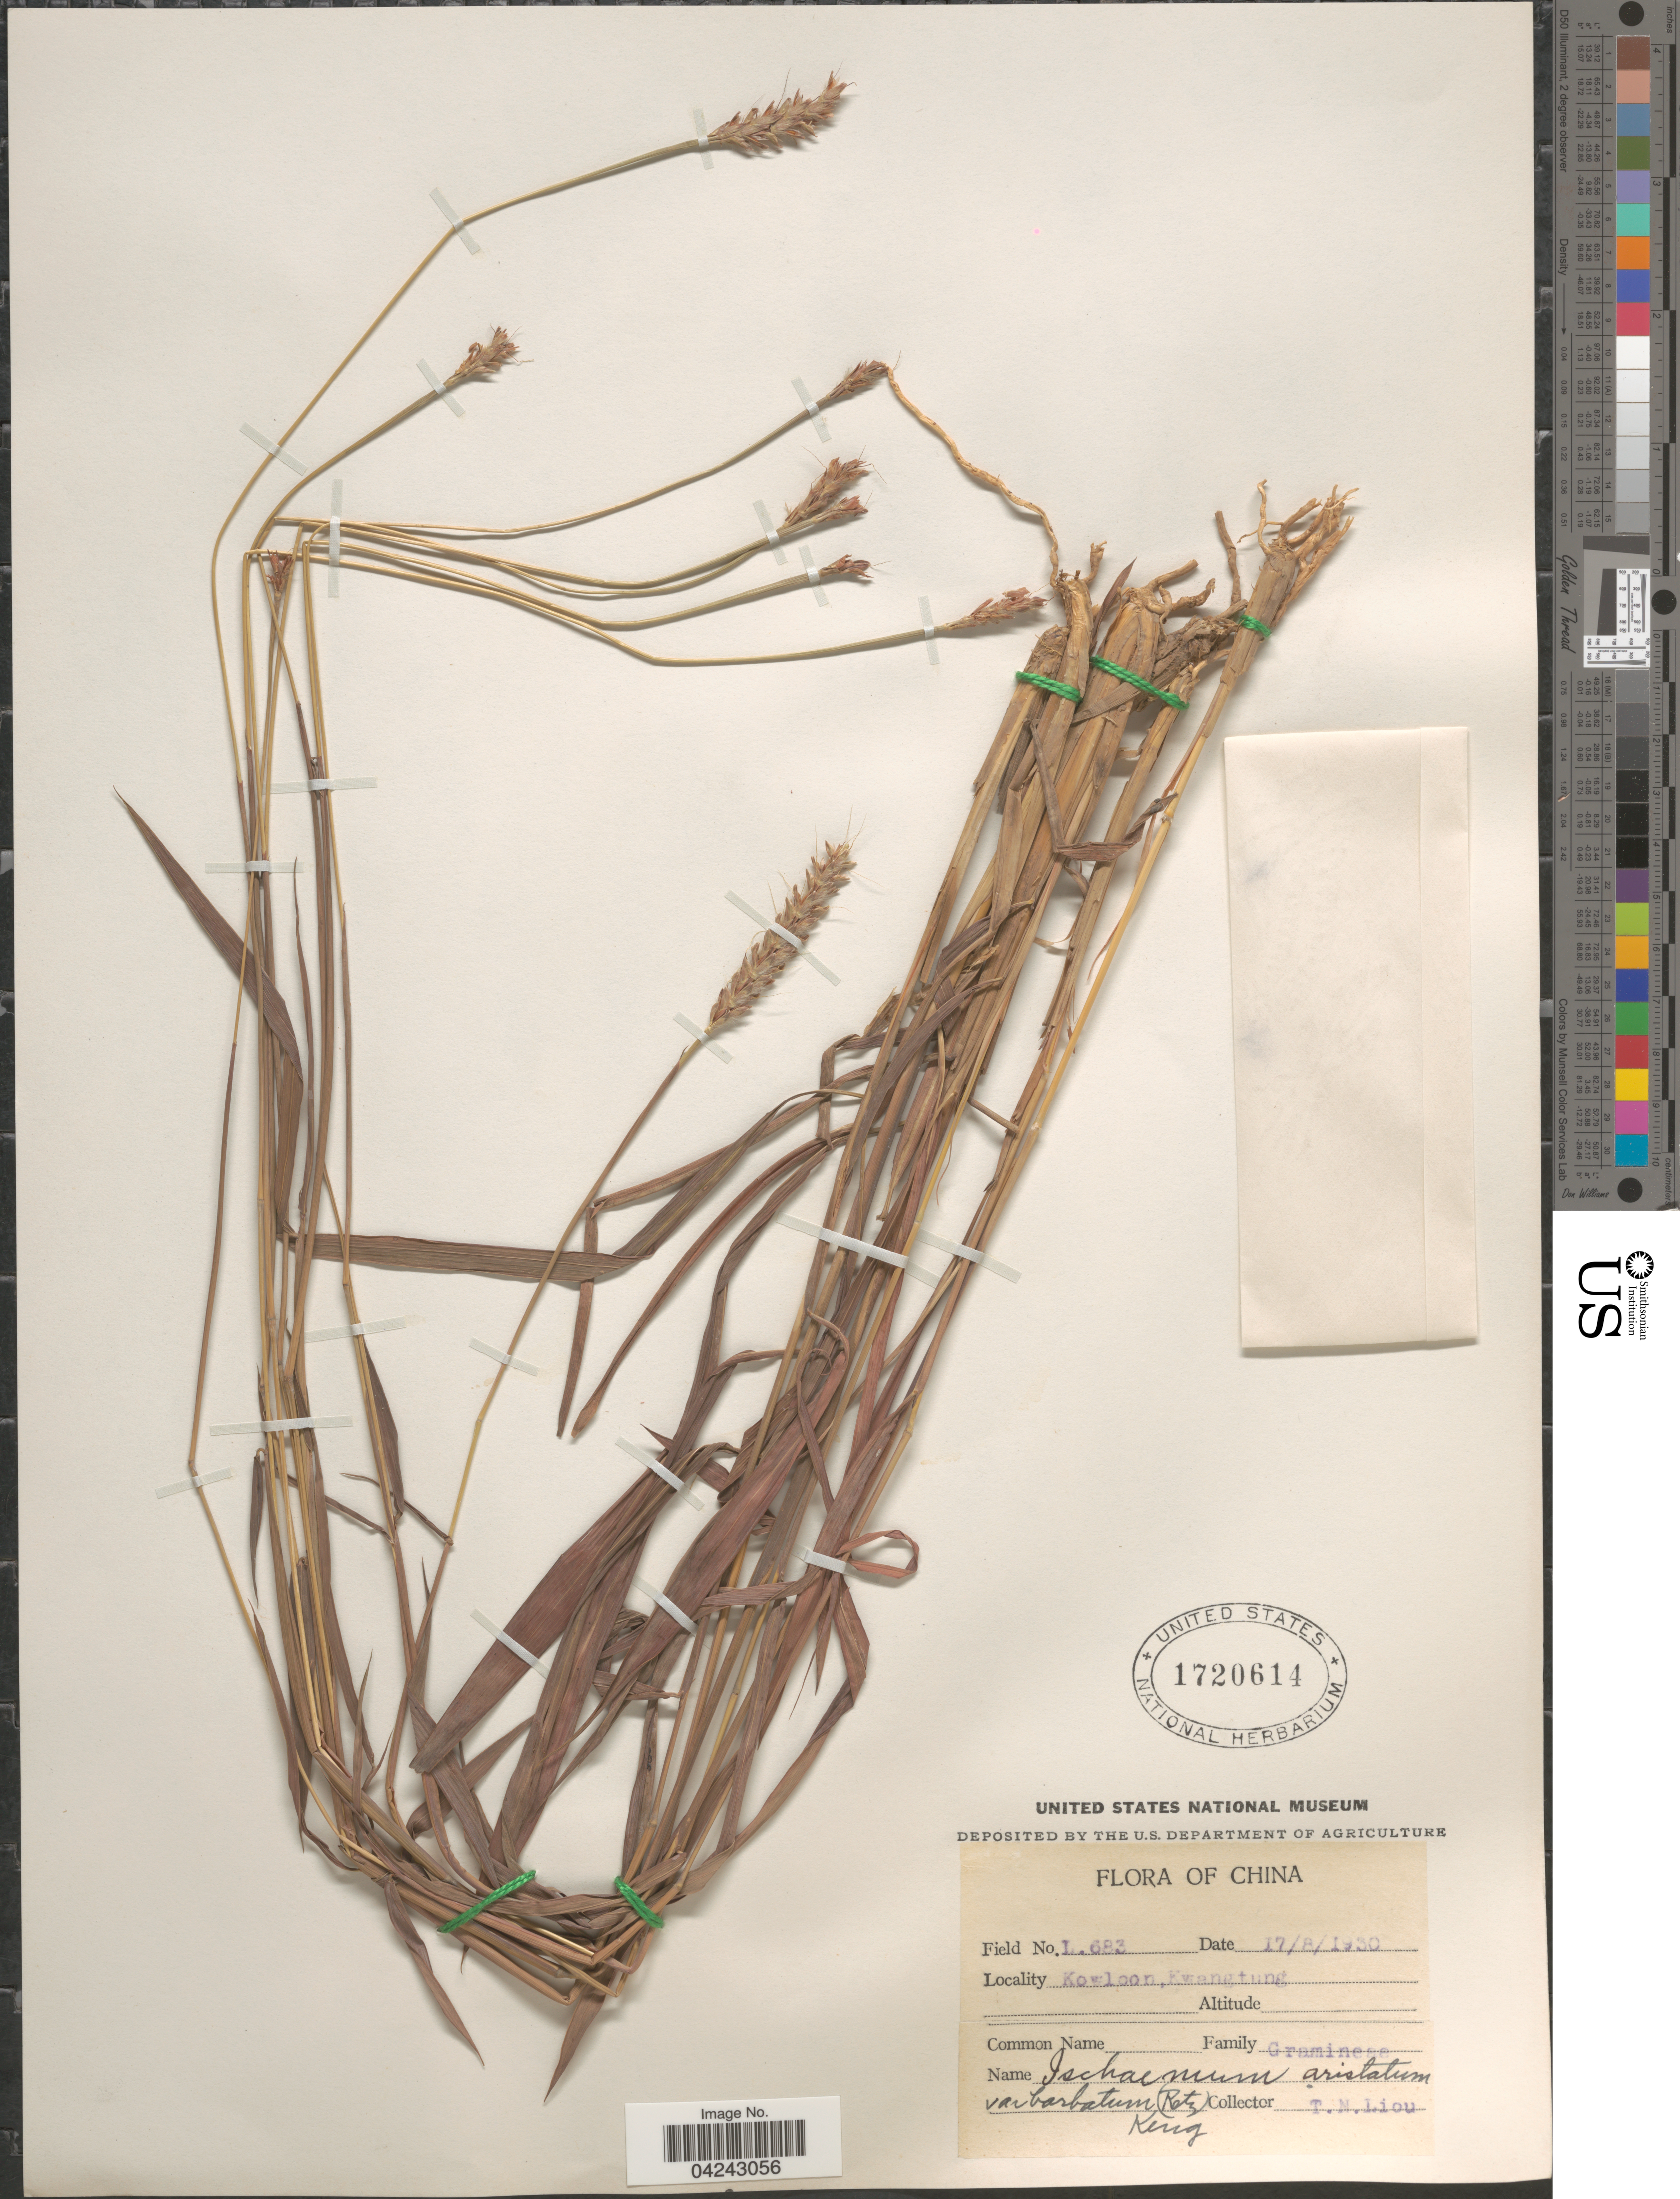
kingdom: Plantae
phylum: Tracheophyta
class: Liliopsida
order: Poales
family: Poaceae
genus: Ischaemum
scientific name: Ischaemum aristatum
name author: L.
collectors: T. N. Liou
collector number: L. 683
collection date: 1930-08-17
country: China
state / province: Guangdong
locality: Kowloon, Kwangtung.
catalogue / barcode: US 1720614